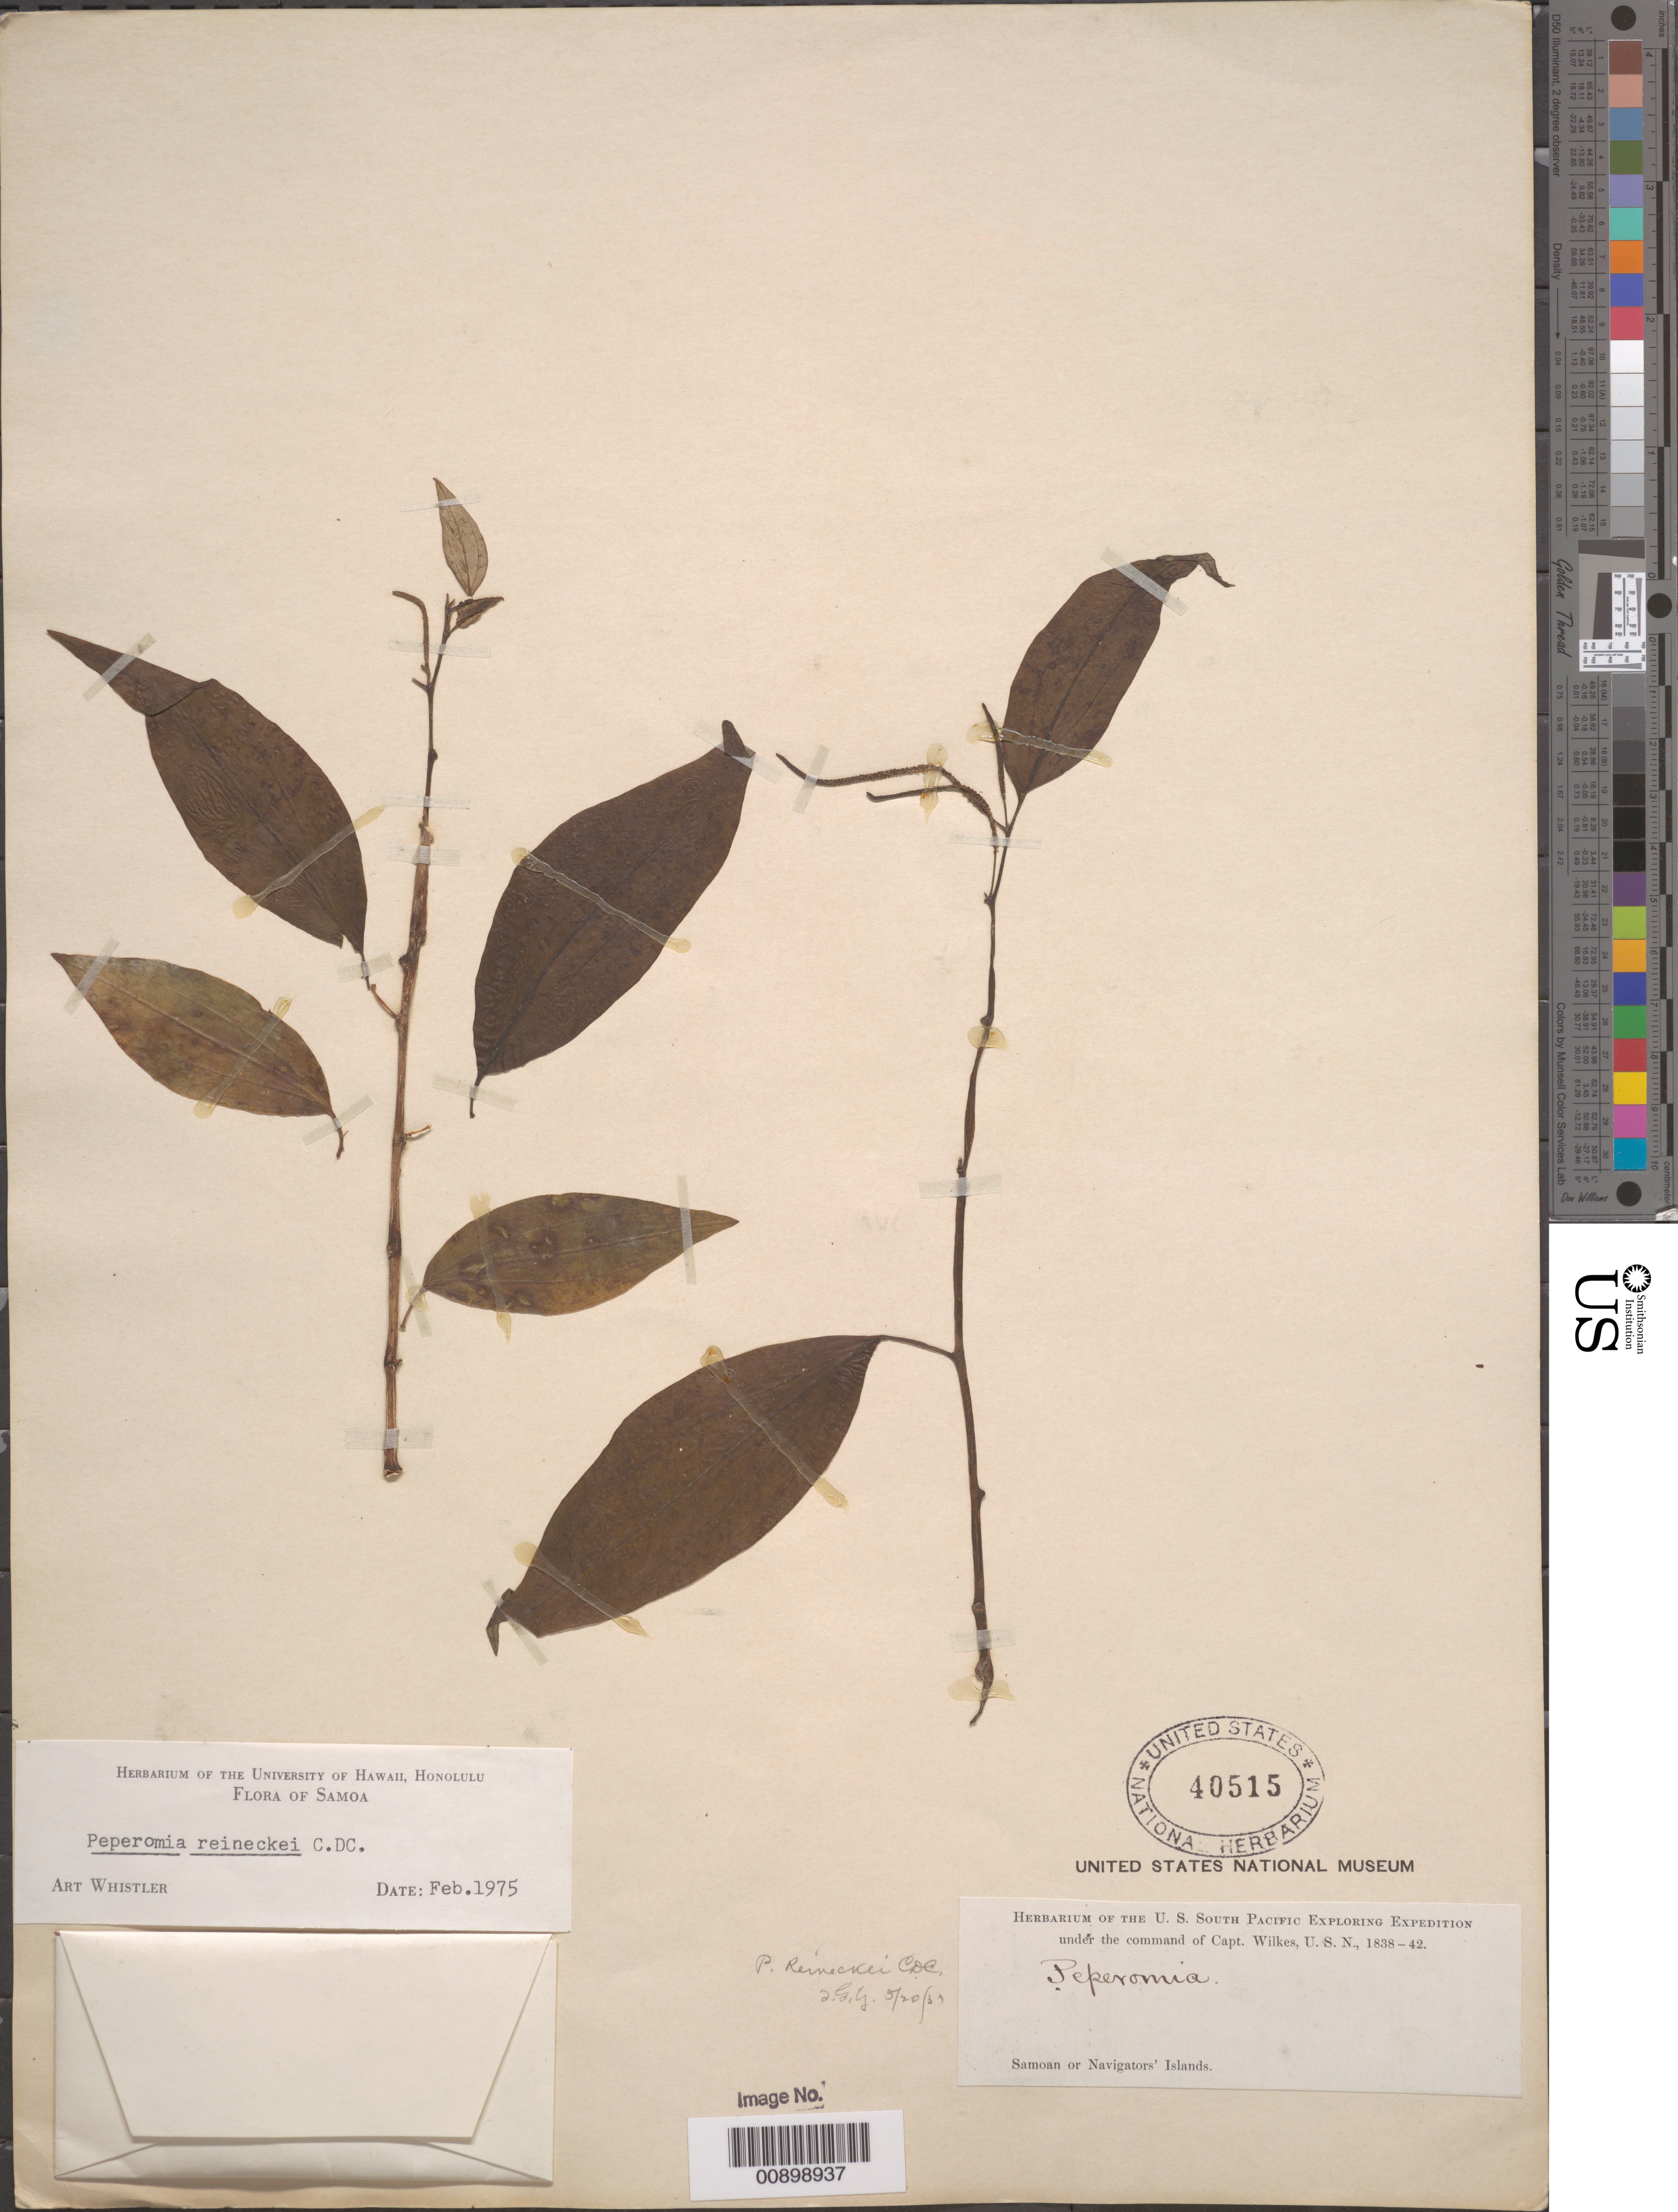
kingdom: Plantae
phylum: Tracheophyta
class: Magnoliopsida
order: Piperales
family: Piperaceae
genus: Peperomia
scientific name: Peperomia sp.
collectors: Wilkes Explor. Exped.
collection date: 1838/1842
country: American Samoa / Samoa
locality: Samoan or Navigators' Islands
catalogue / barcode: US 40515